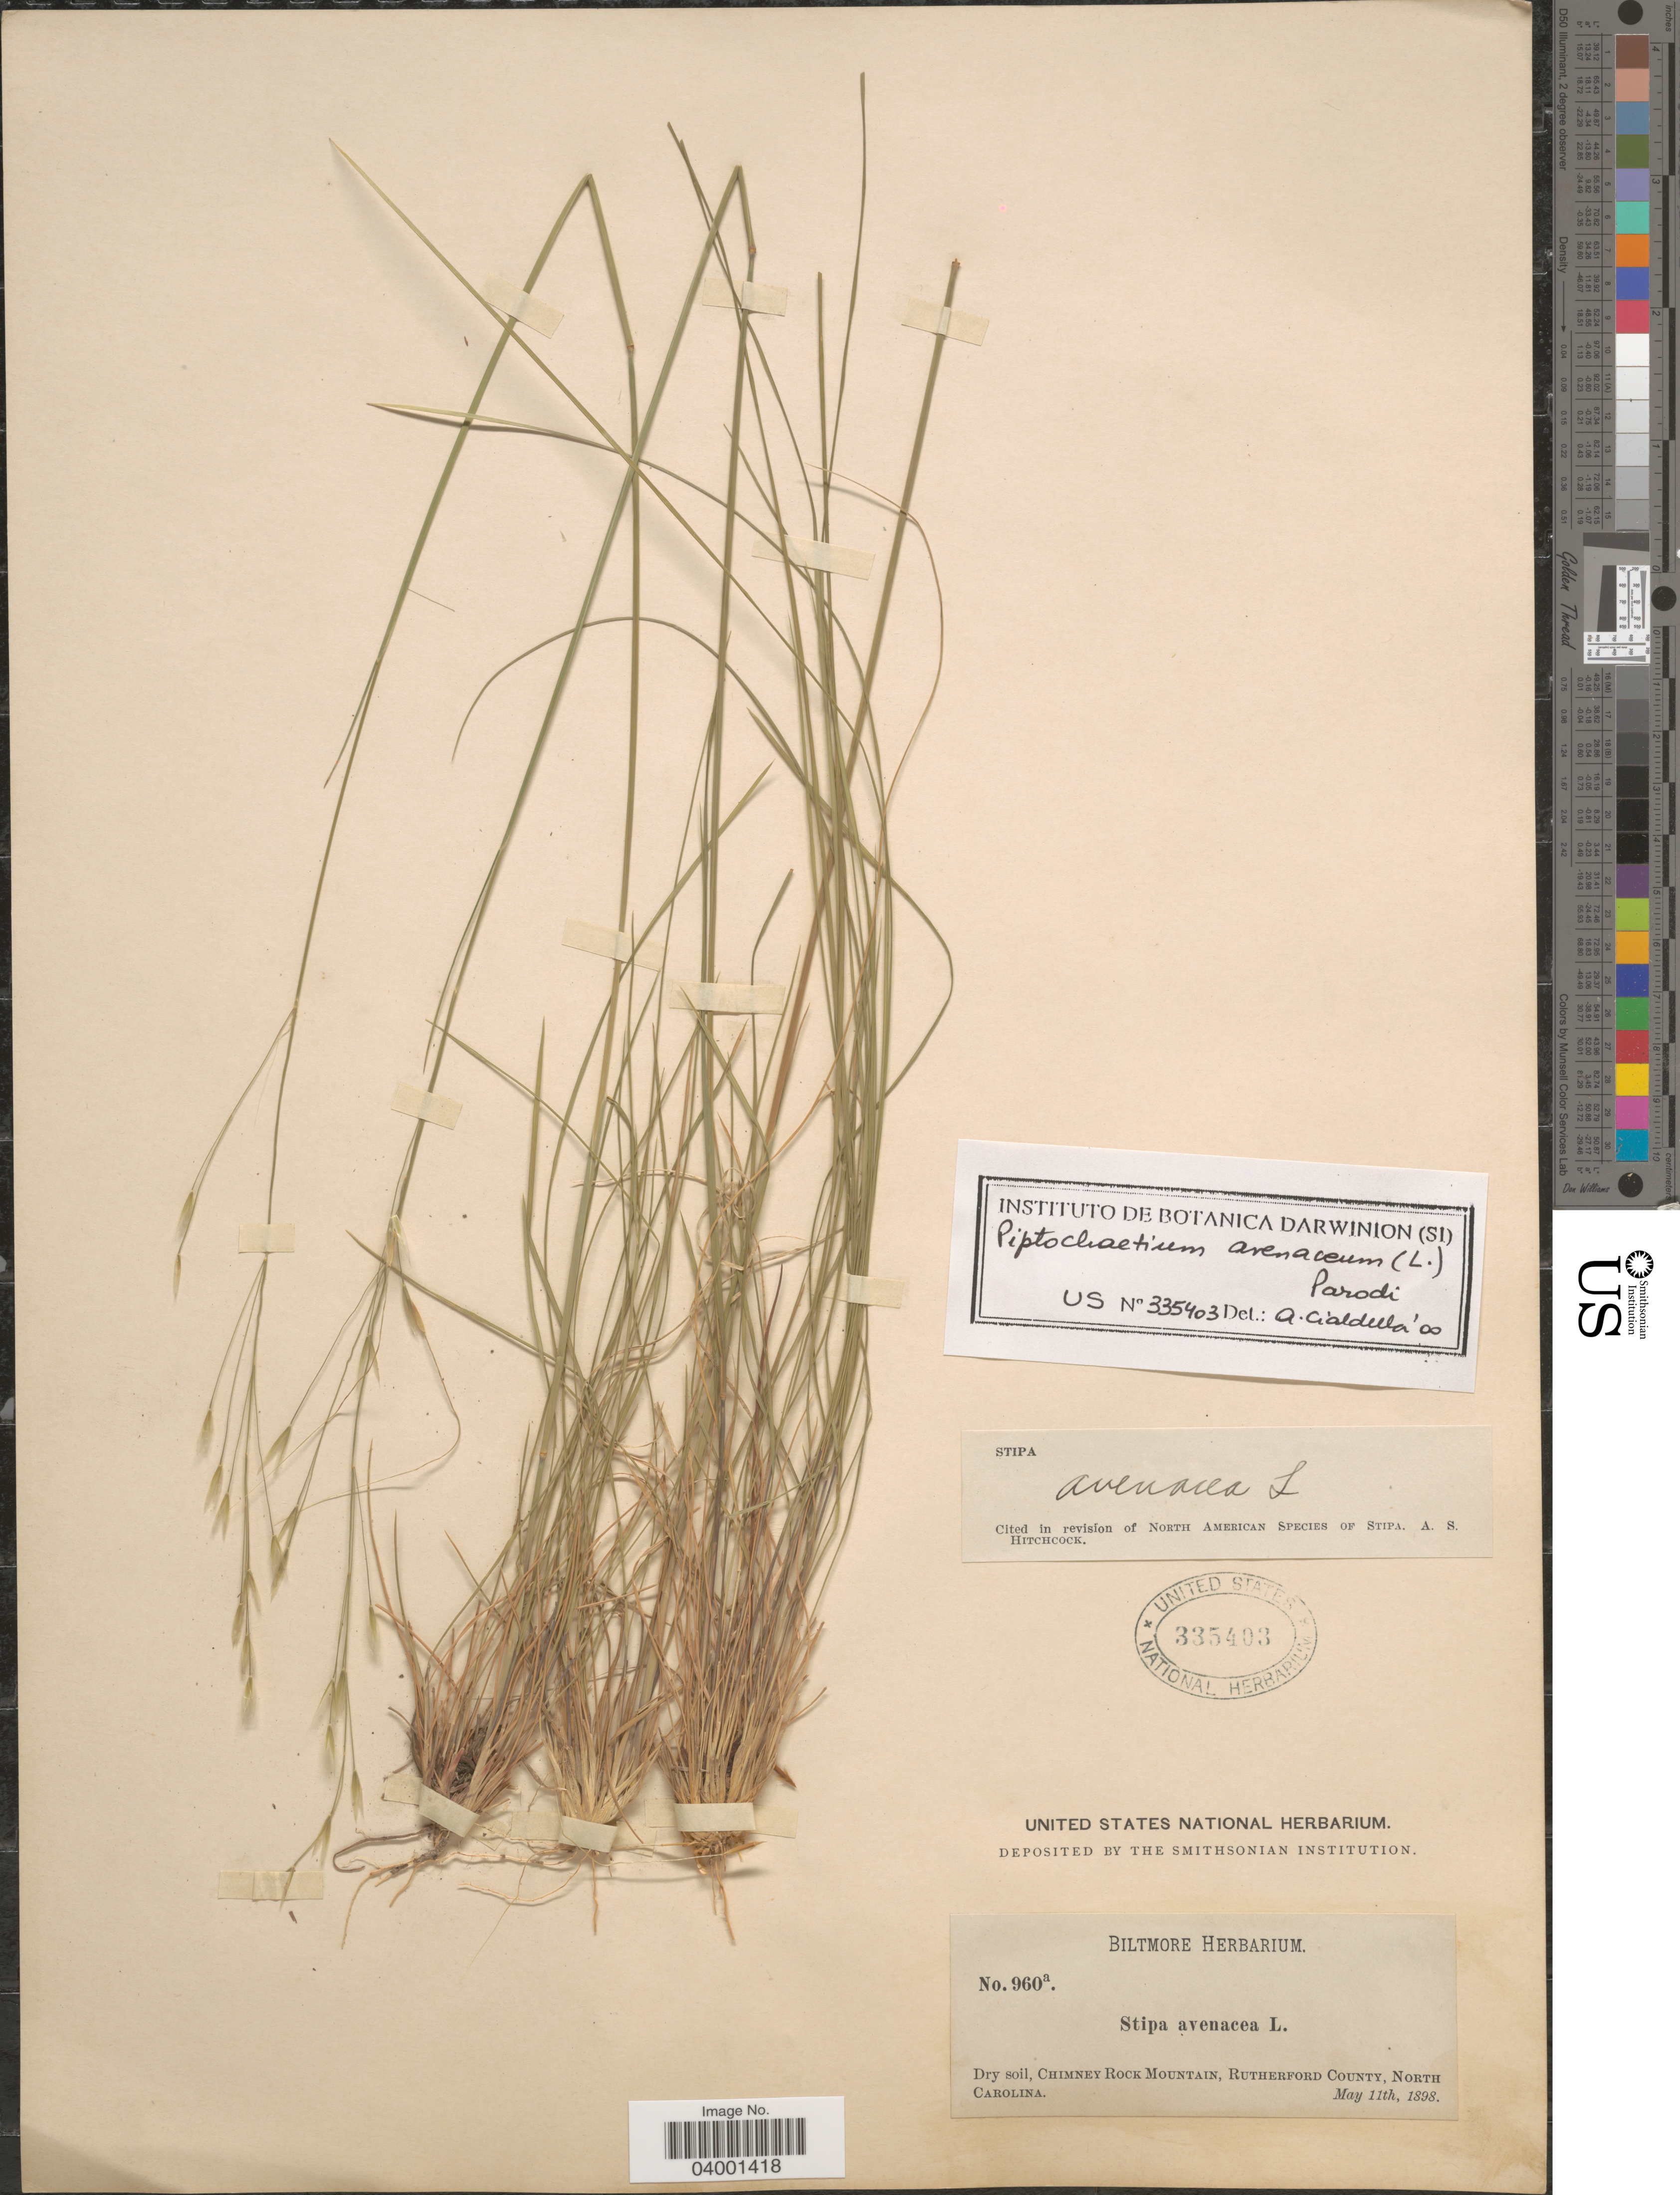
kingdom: Plantae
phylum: Tracheophyta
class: Liliopsida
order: Poales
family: Poaceae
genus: Piptochaetium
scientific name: Piptochaetium avenaceum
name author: (L.) Parodi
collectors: ex herb. Biltmore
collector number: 960a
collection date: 1898-05-11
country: United States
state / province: North Carolina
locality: Chimney rock Mountains, Rutherford County.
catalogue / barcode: US 335403